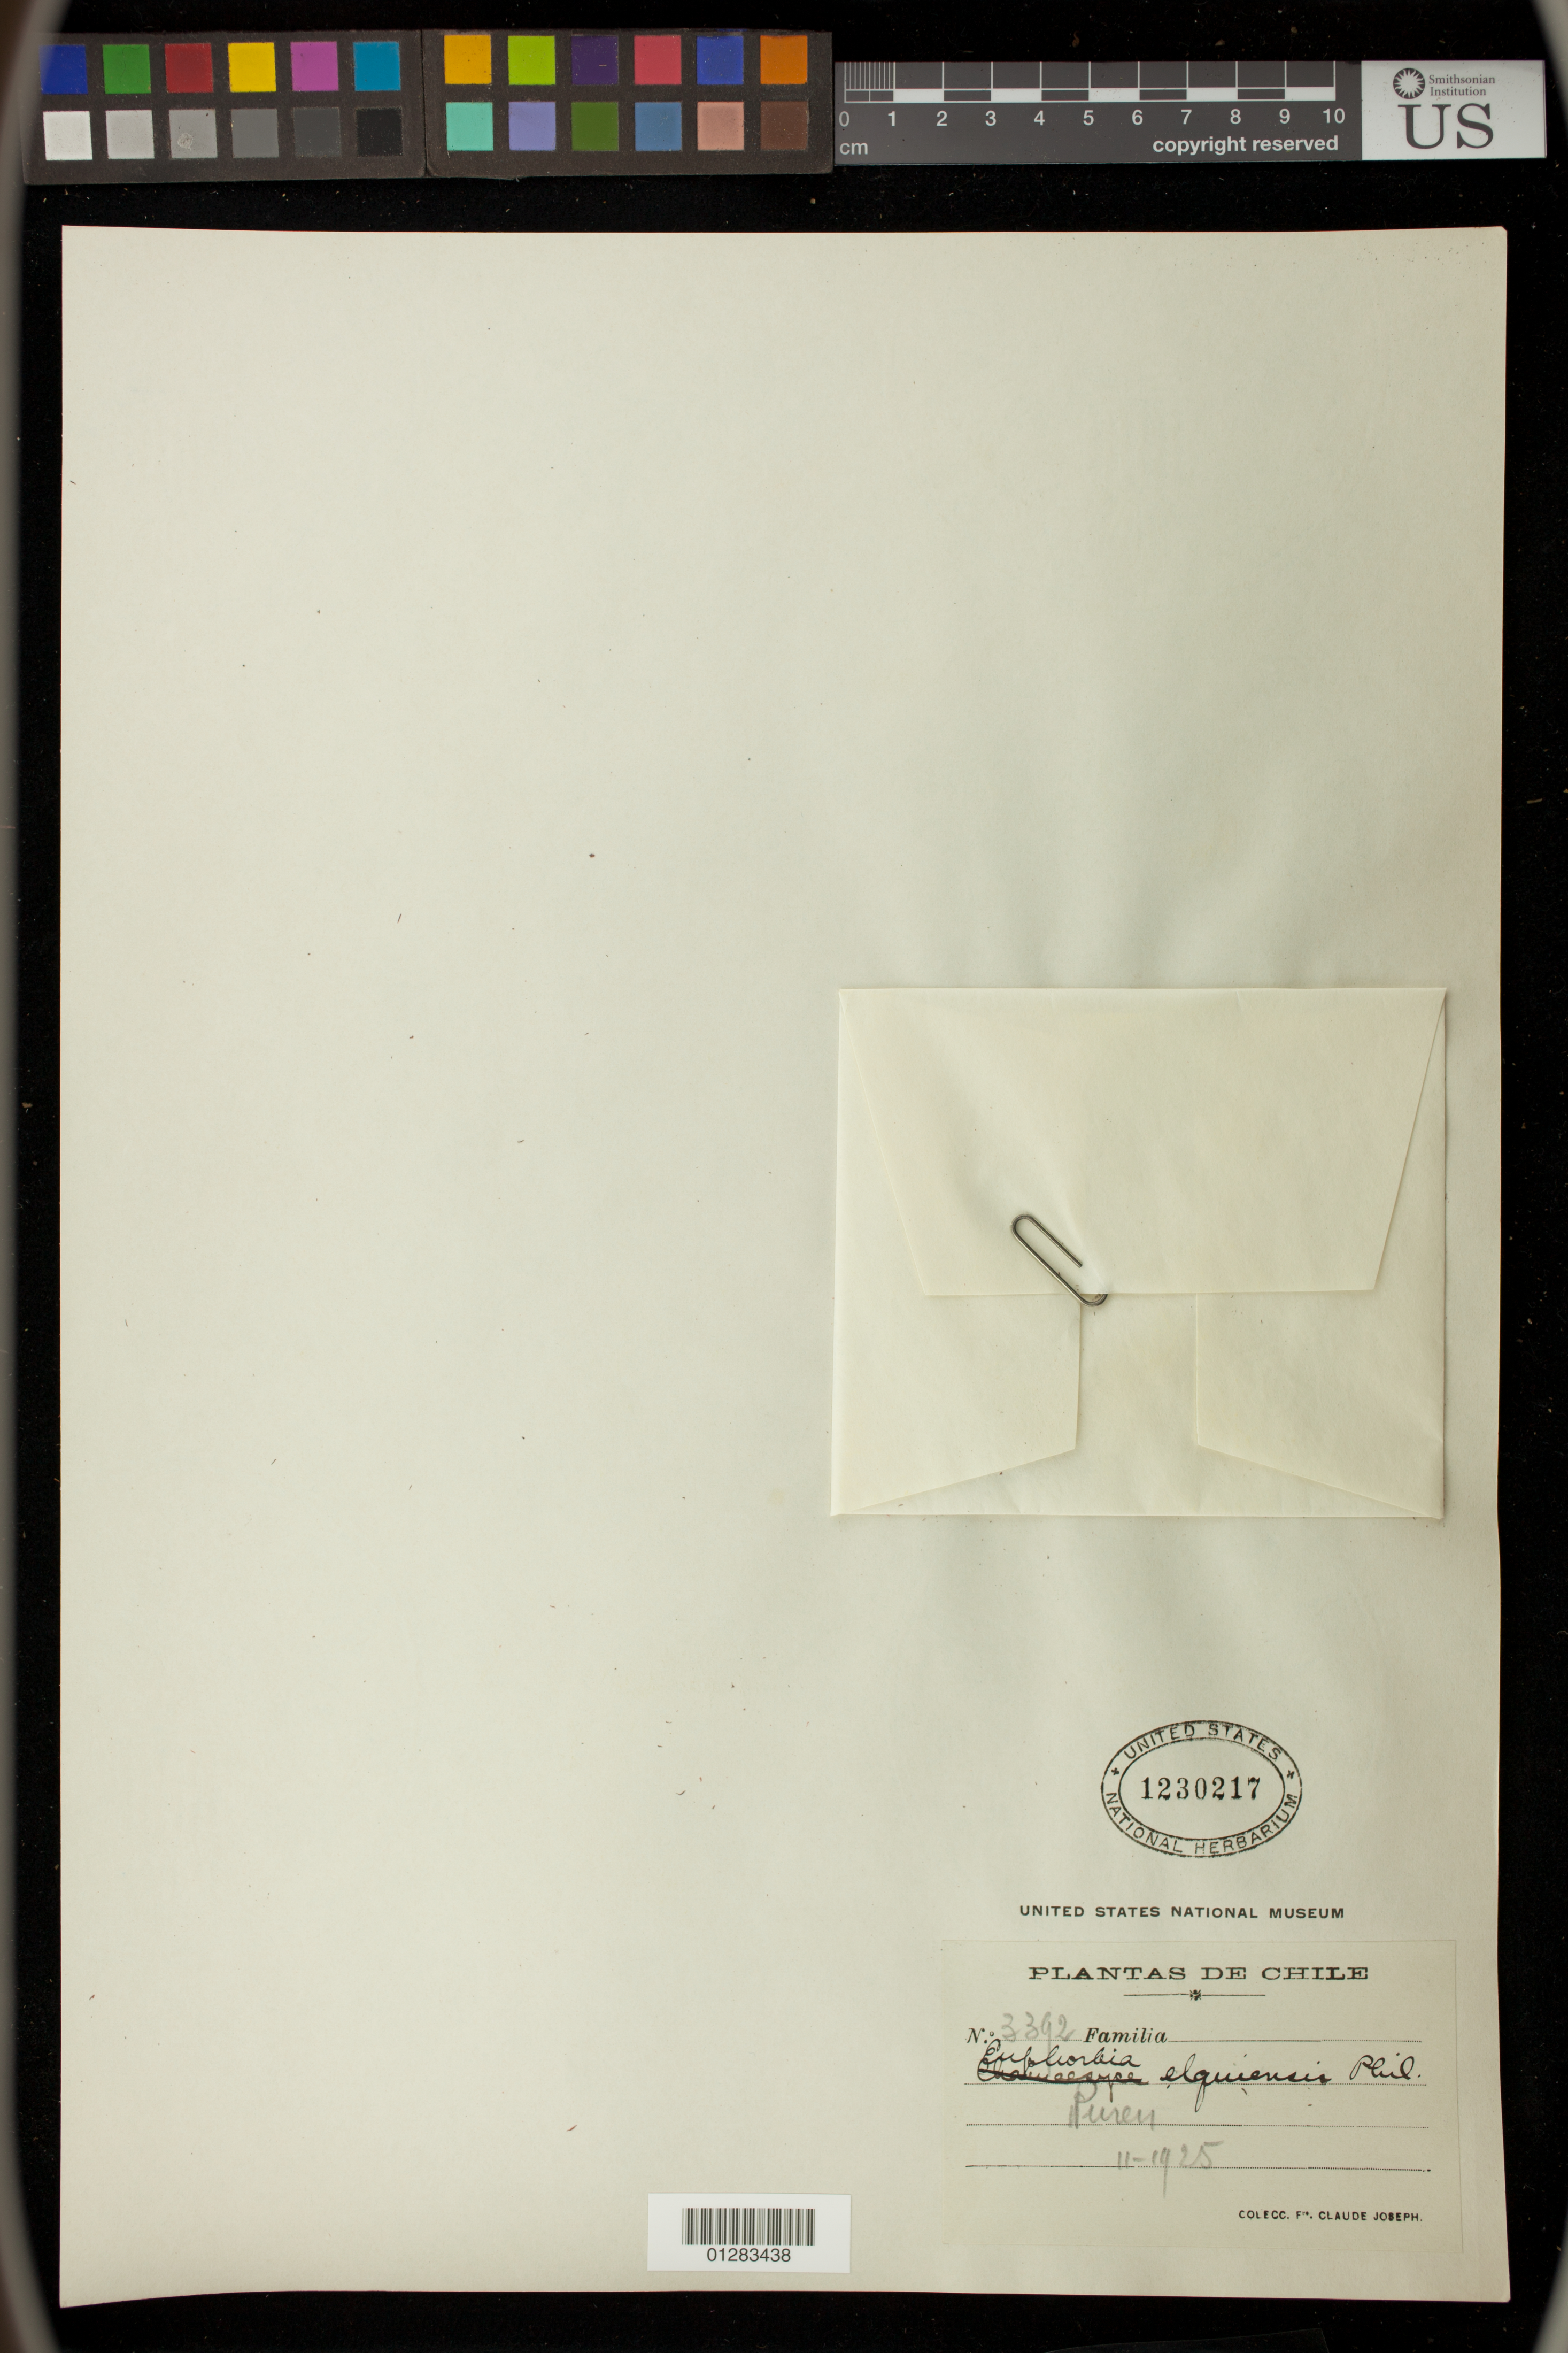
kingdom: Plantae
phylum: Tracheophyta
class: Magnoliopsida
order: Malpighiales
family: Euphorbiaceae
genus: Euphorbia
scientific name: Euphorbia elquiensis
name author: Phil.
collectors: Frere Claude Joseph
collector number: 3392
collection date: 1925-11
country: Chile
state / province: Los Ríos (XIV)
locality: Purey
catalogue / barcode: US 1230217